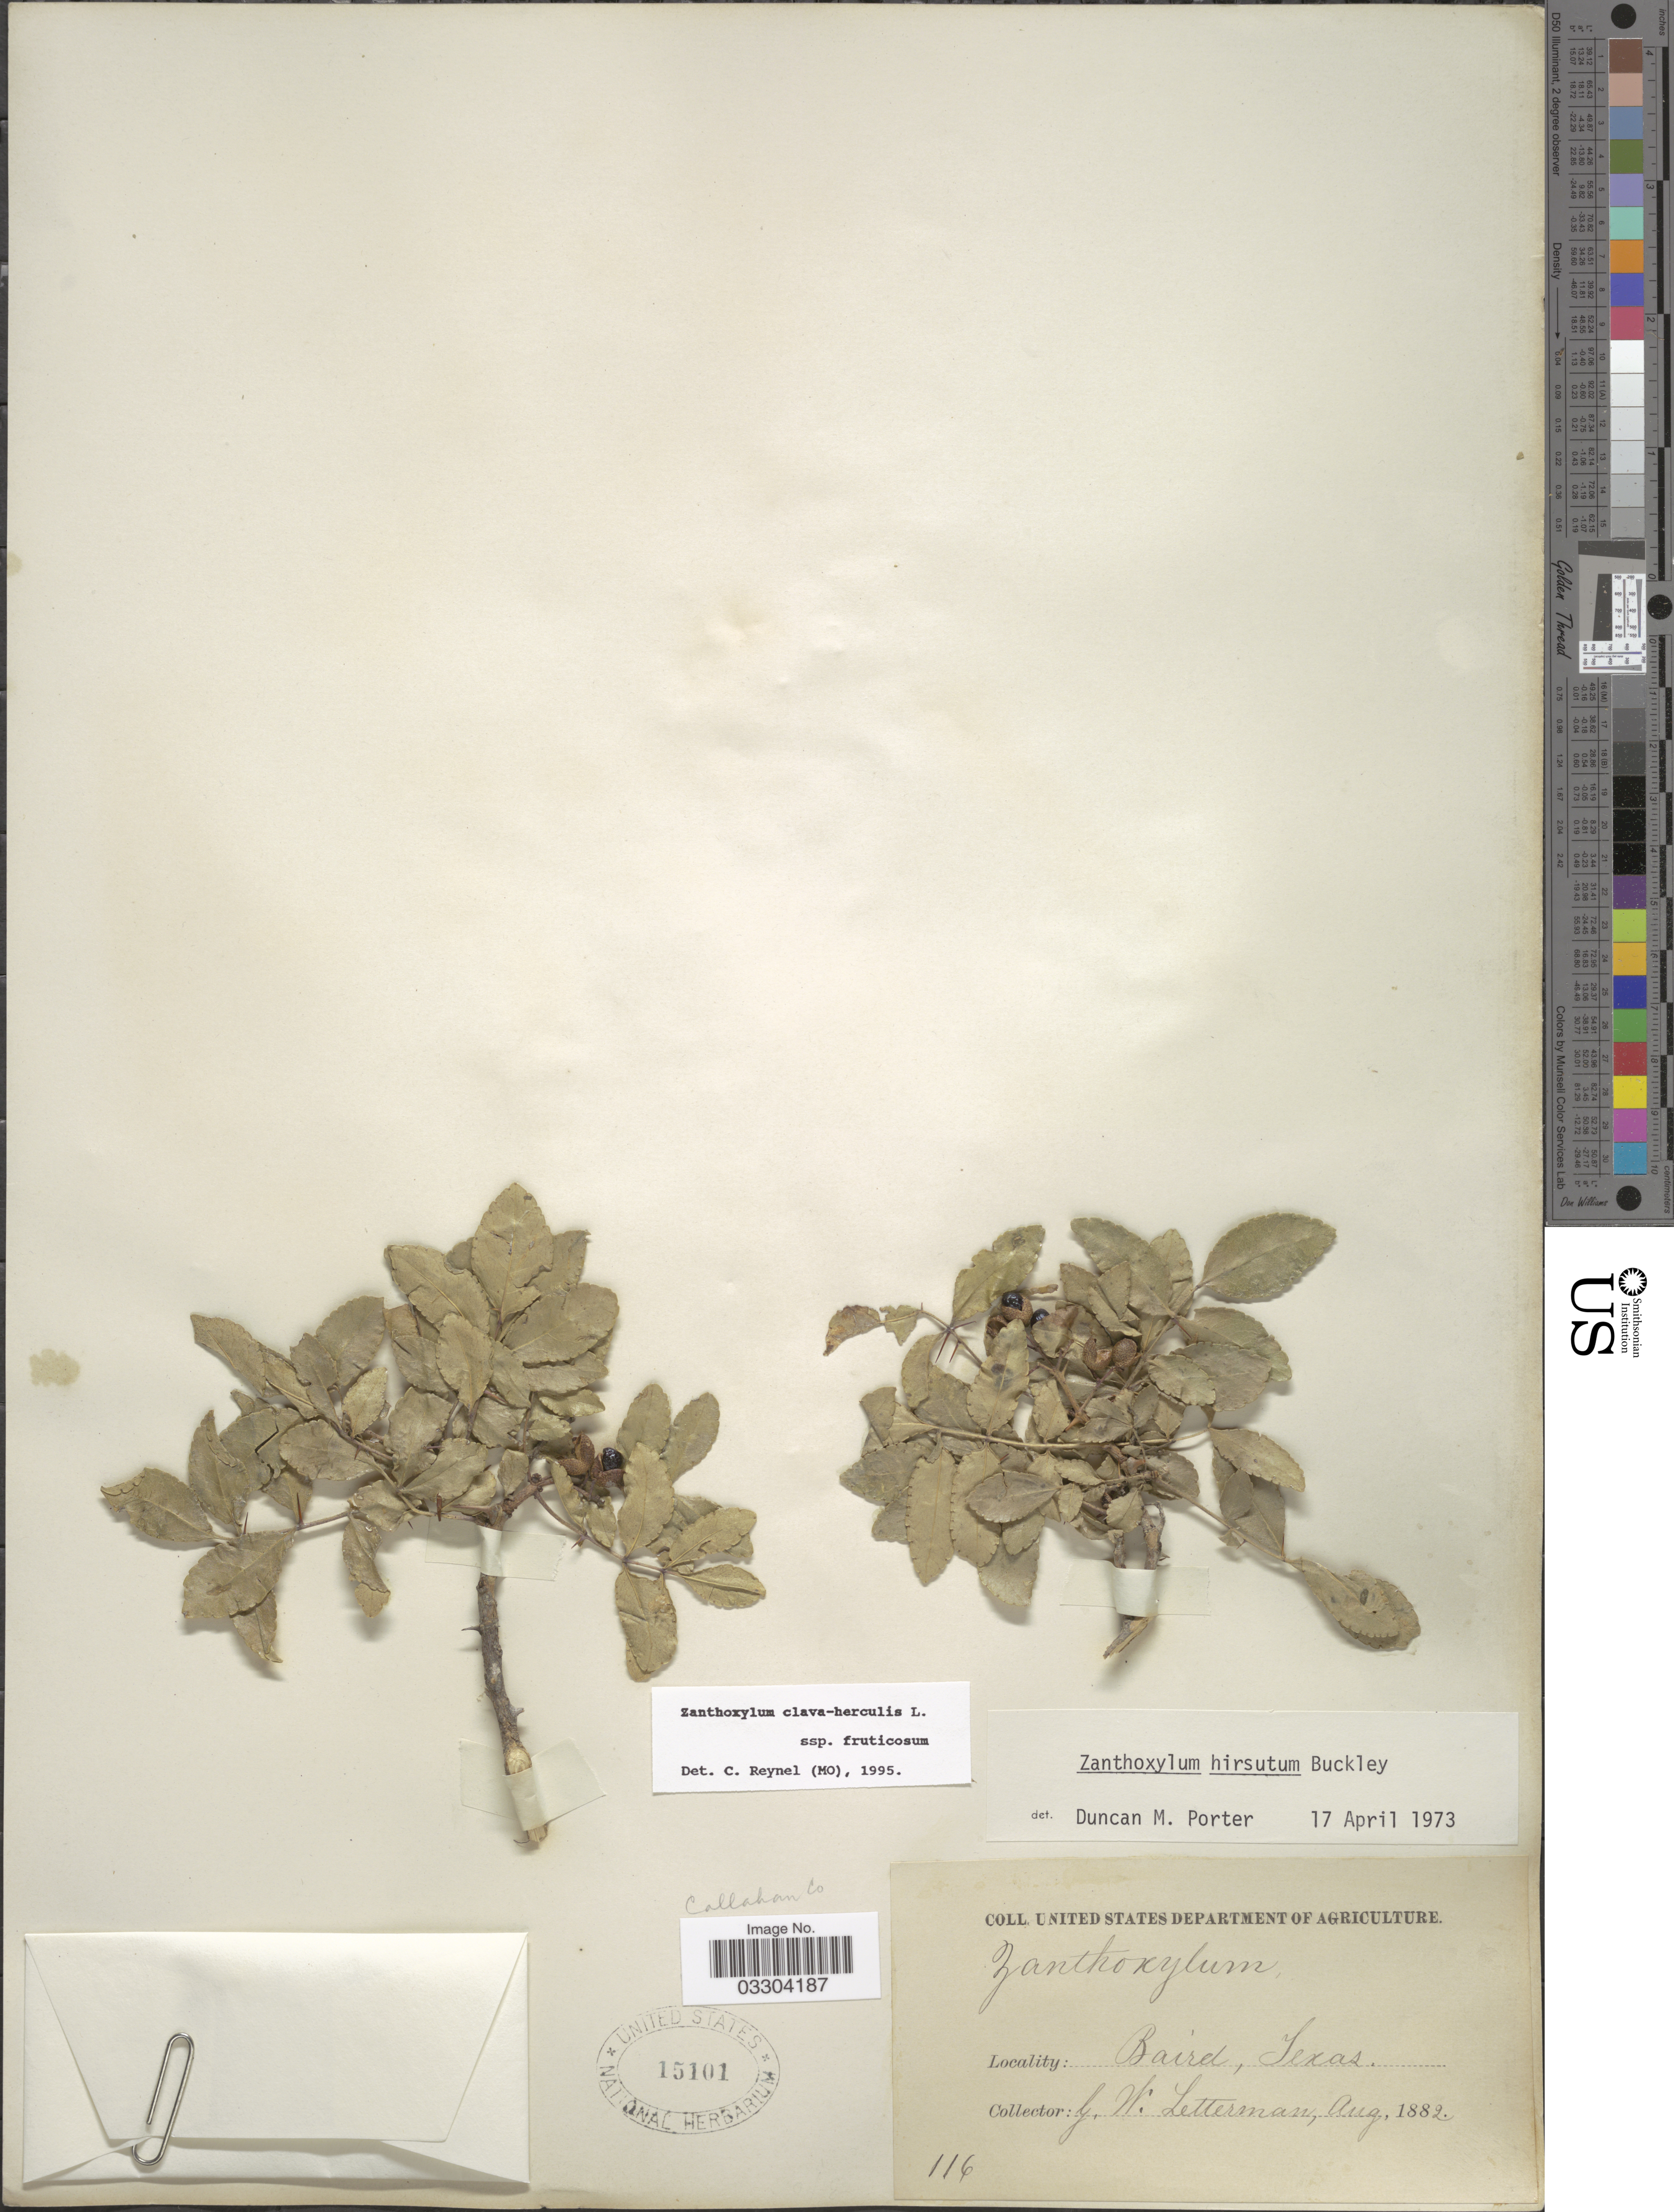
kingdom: Plantae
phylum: Tracheophyta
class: Magnoliopsida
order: Sapindales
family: Rutaceae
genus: Zanthoxylum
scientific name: Zanthoxylum clava-herculis subsp. fruticosum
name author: (A. Gray) Reynel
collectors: G. W. Letterman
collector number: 116?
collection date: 1882-08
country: United States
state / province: Texas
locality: Baird, Callahan Co.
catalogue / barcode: US 15101